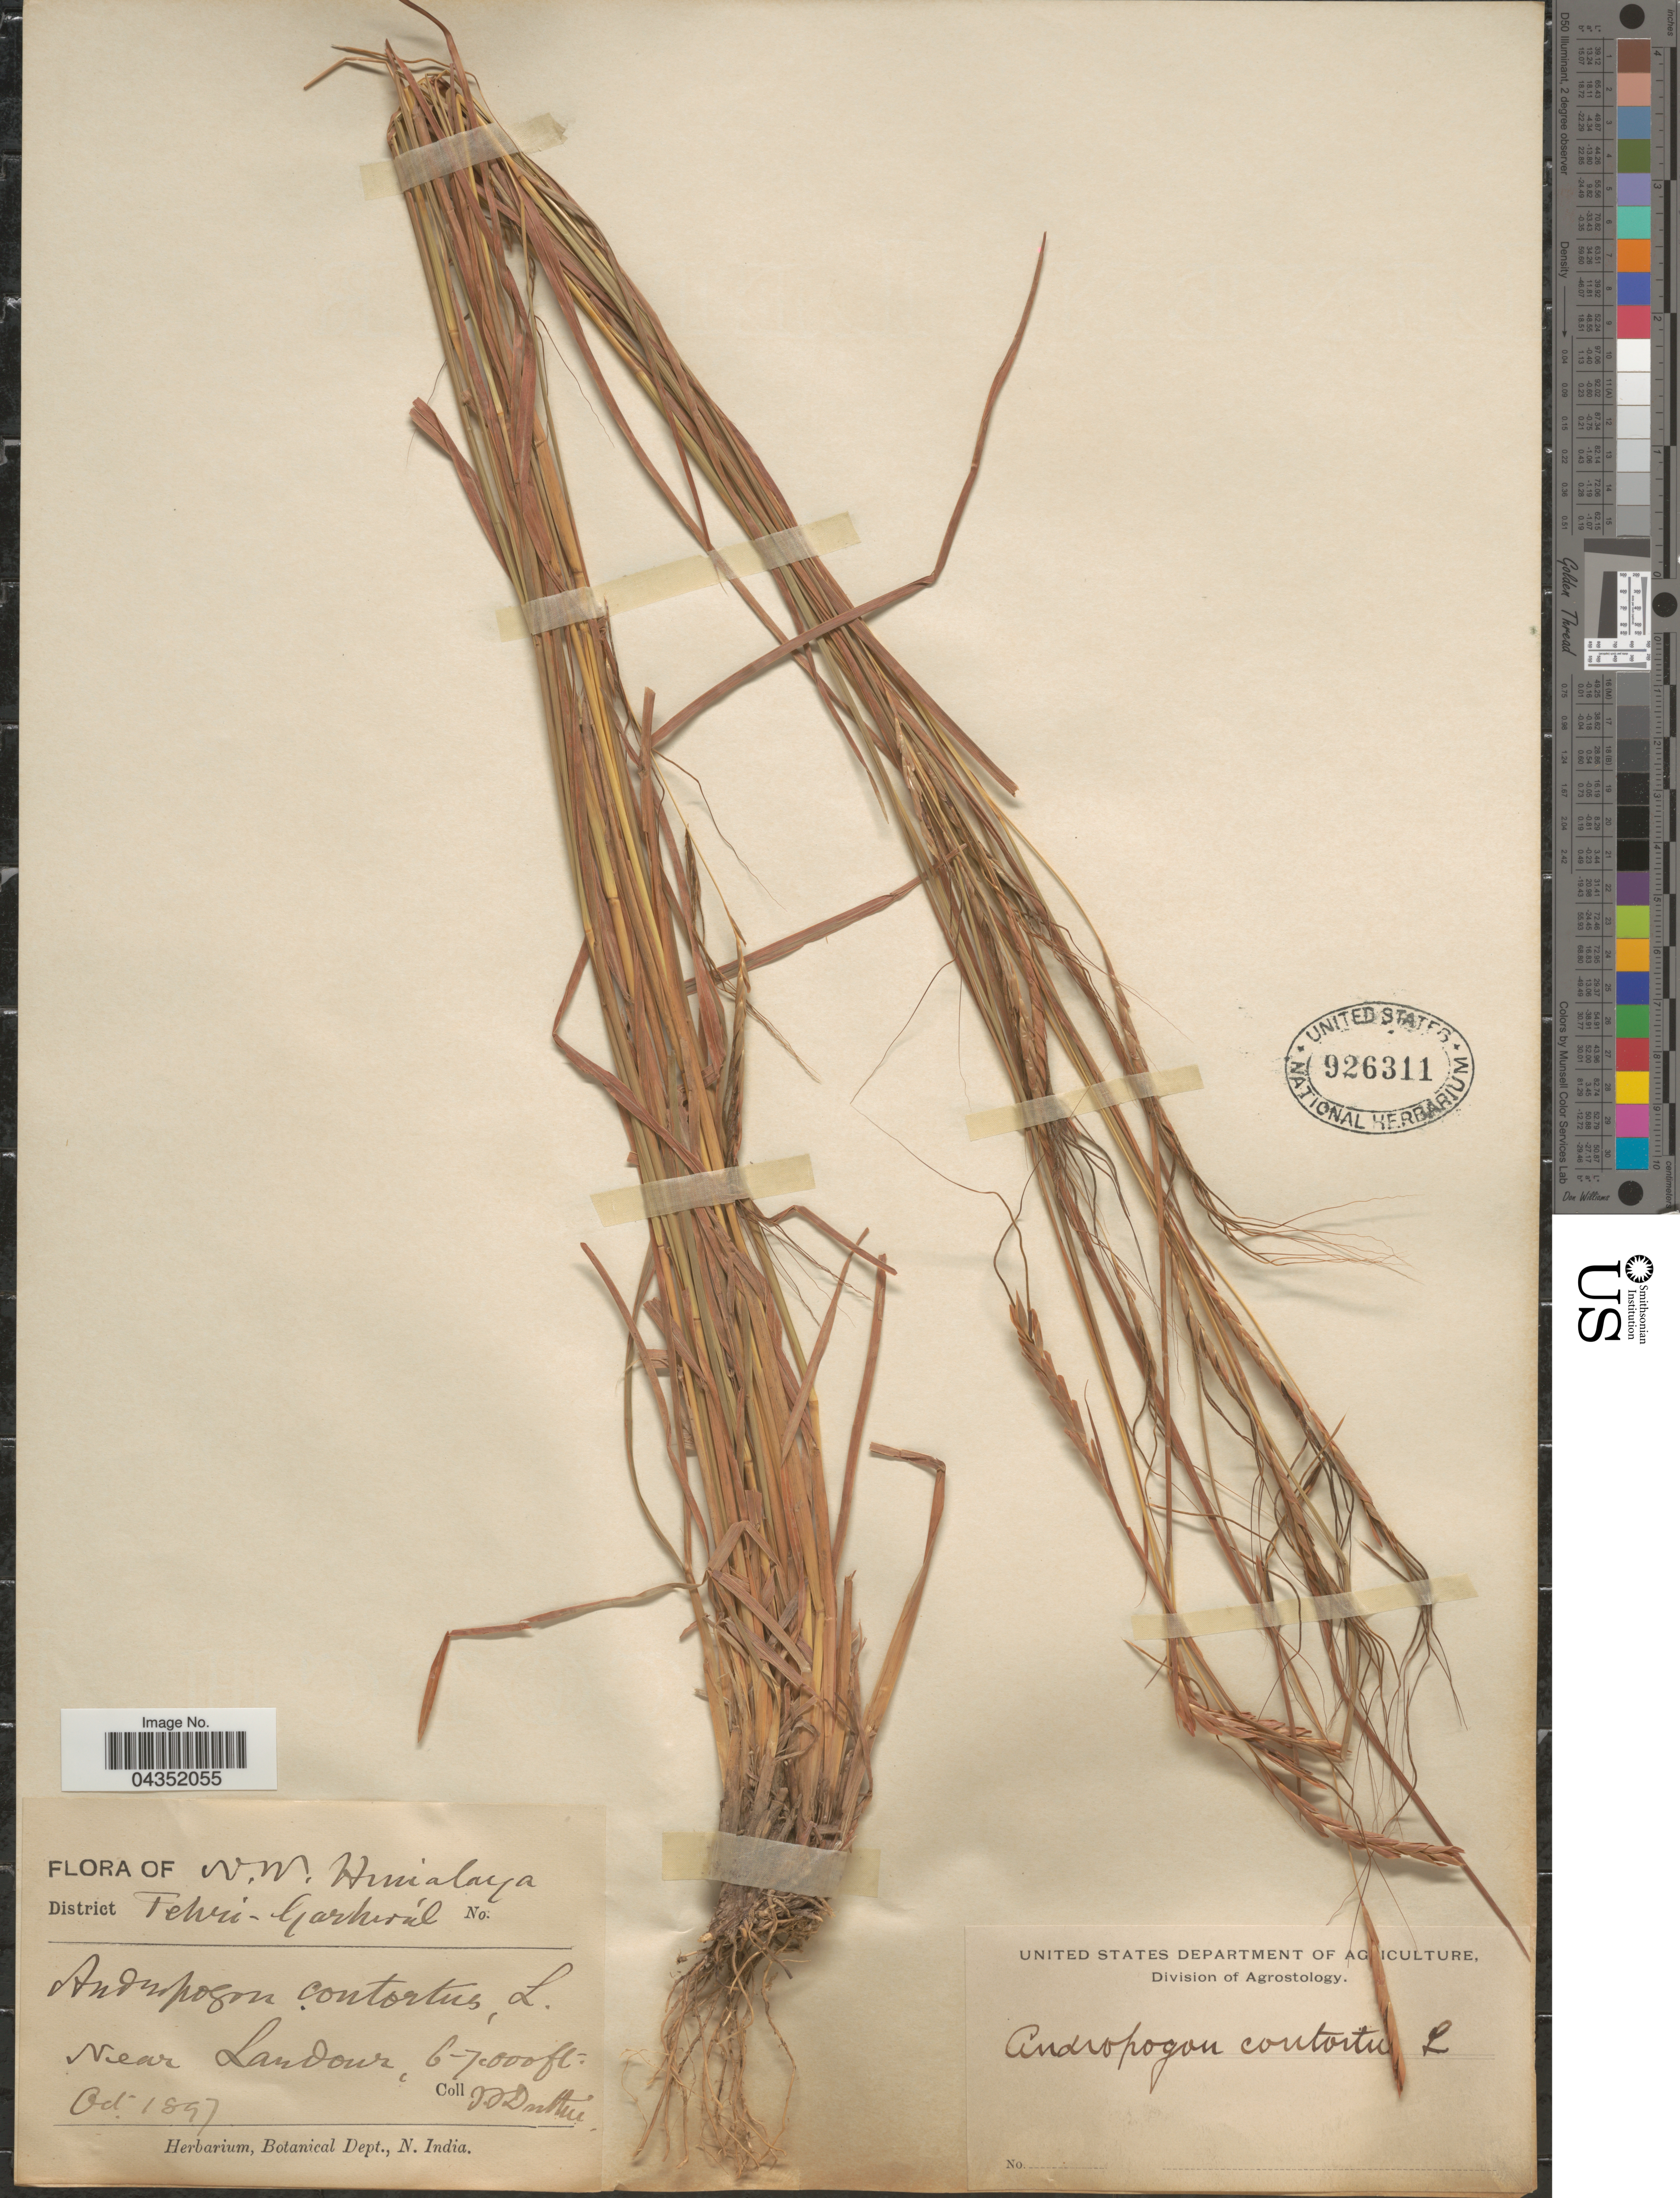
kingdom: Plantae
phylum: Tracheophyta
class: Liliopsida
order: Poales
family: Poaceae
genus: Heteropogon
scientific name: Heteropogon contortus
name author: (L.) P. Beauv. ex Roem. & Schult.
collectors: J. F. Duthie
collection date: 1897-10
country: India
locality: N.W. Himalaya. District Tehri-Garhwal. Near Landour.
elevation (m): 1829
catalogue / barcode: US 926311